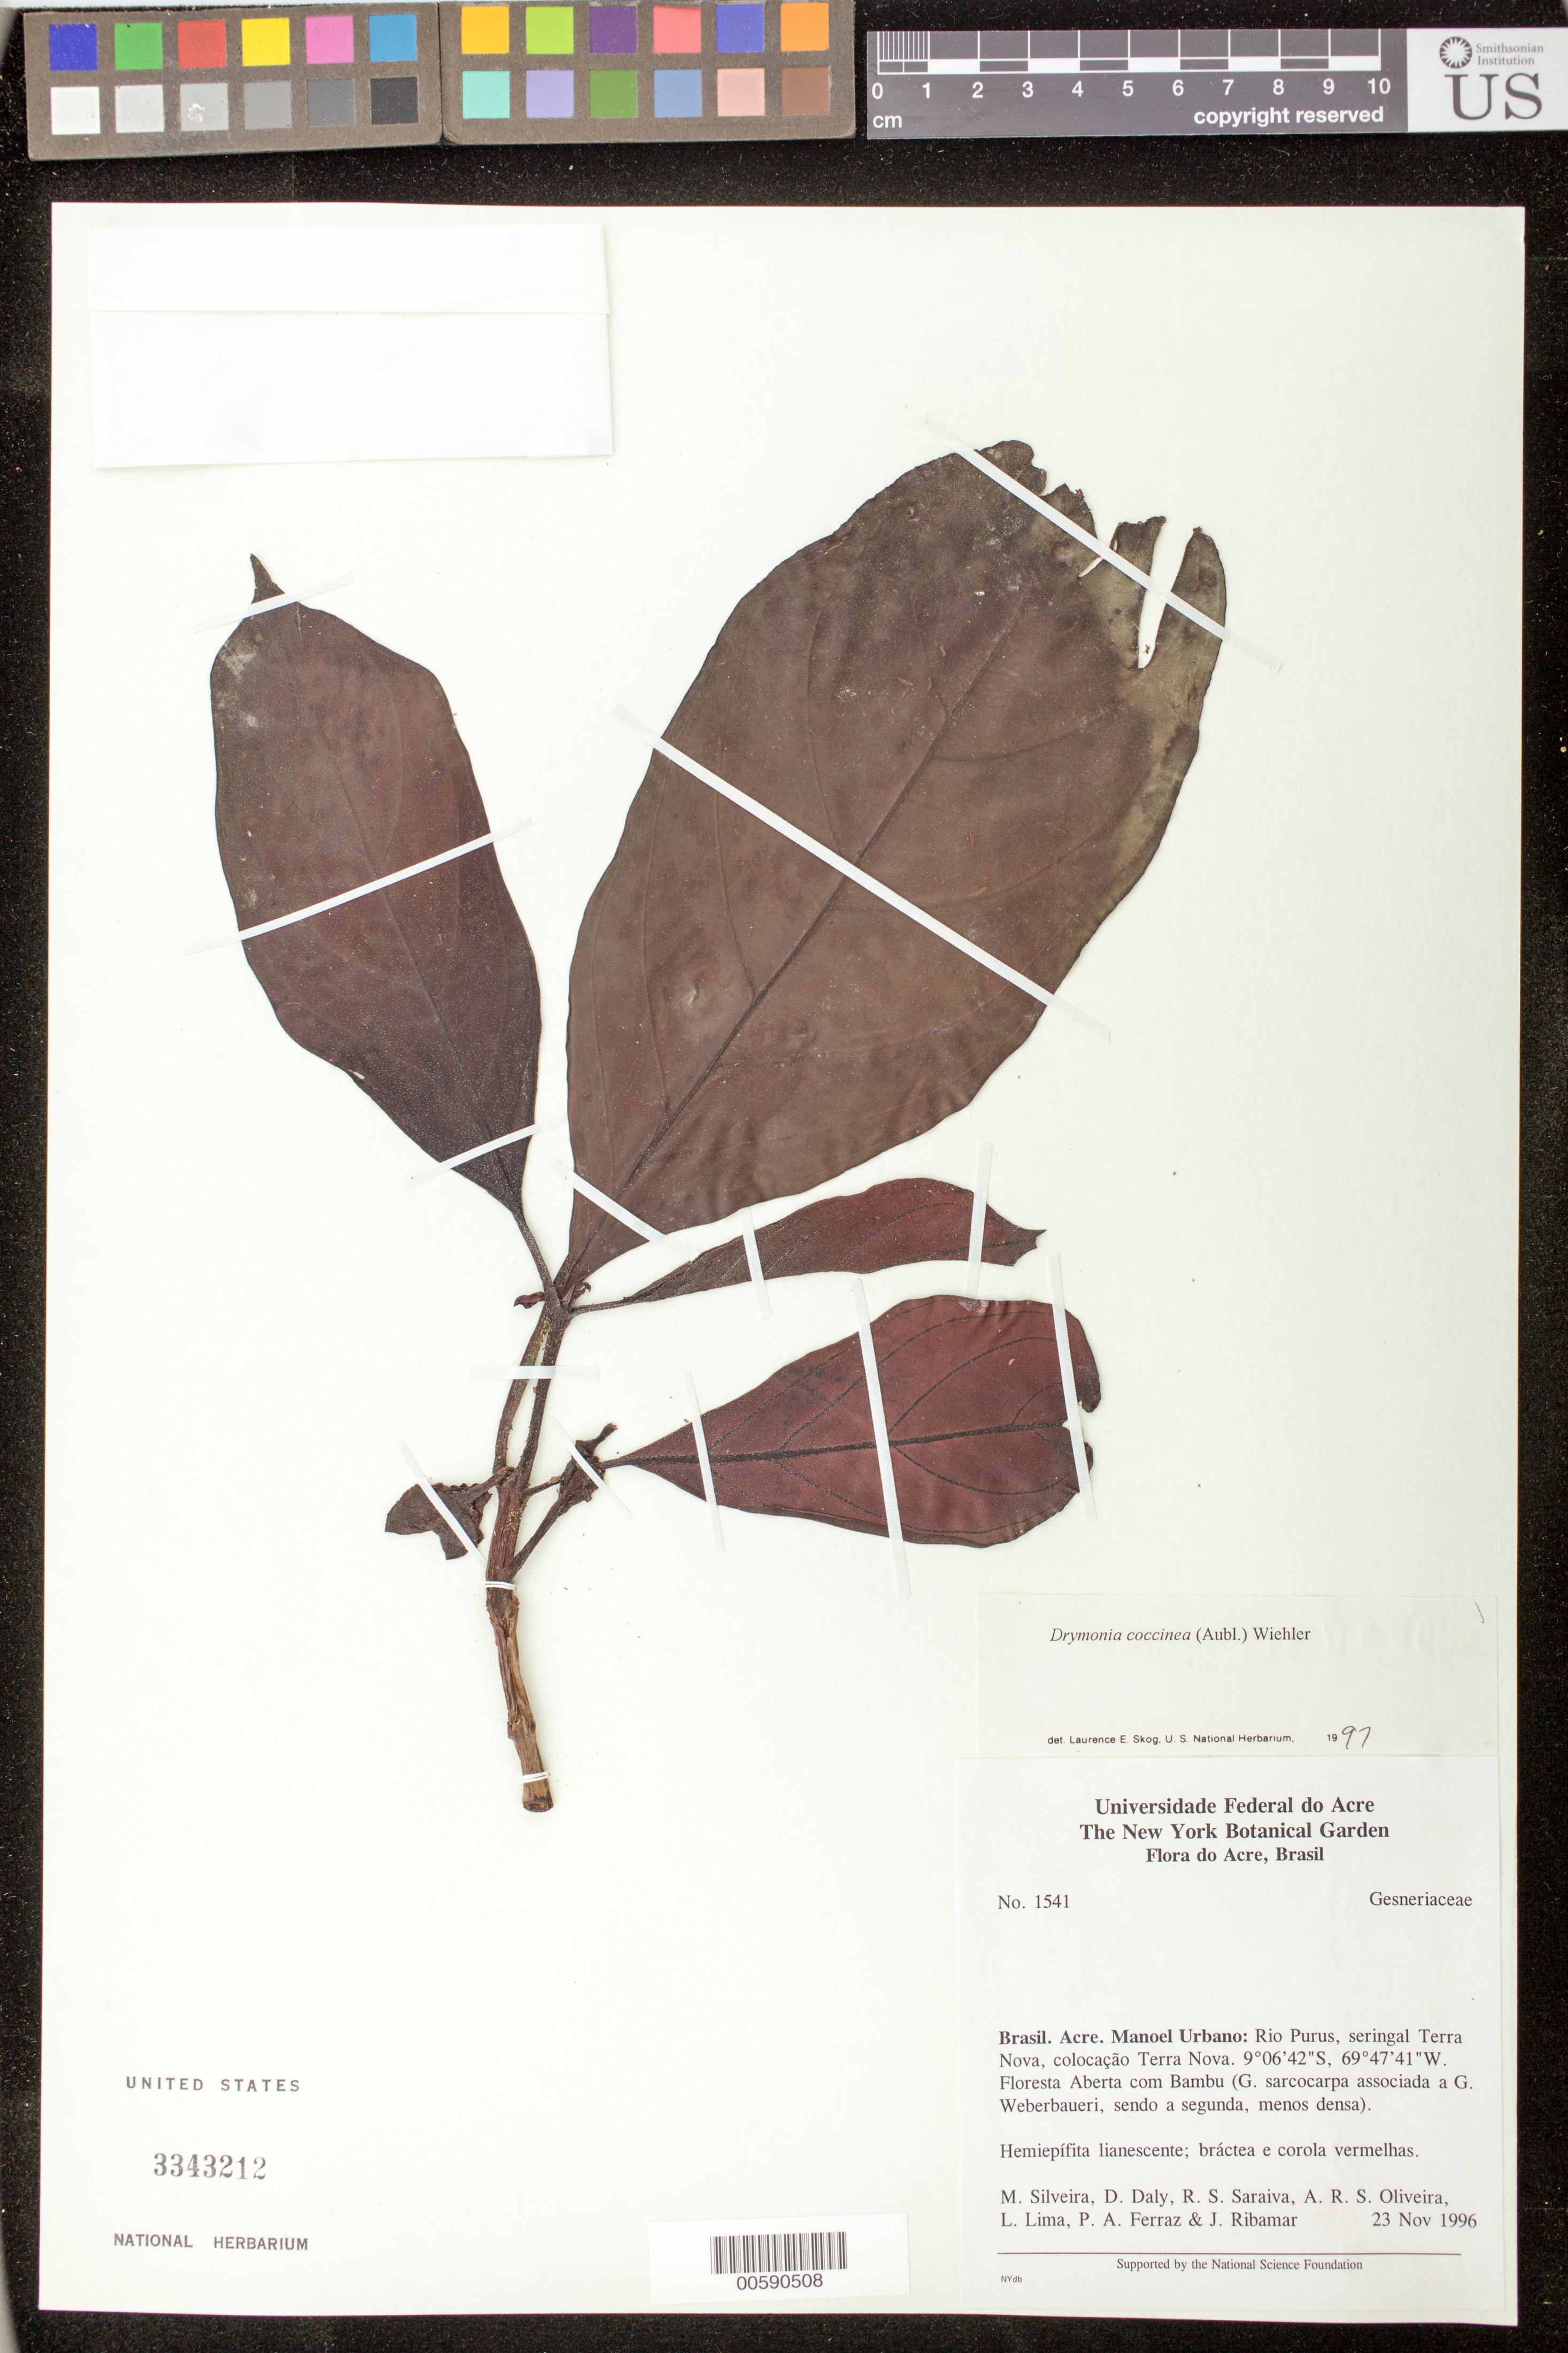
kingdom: Plantae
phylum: Tracheophyta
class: Magnoliopsida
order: Lamiales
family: Gesneriaceae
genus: Drymonia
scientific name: Drymonia coccinea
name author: (Aubl.) Wiehler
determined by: Skog, Laurence E.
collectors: M. Silveira & et al.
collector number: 1541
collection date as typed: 23 Nov 1996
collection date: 1996-11-23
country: Brazil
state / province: Acre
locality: Manoel Urbano: Rio Purus, seringal Terra Nova, colocação Terra Nova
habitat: Floresta Alberta com Bambu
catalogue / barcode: US 3343212